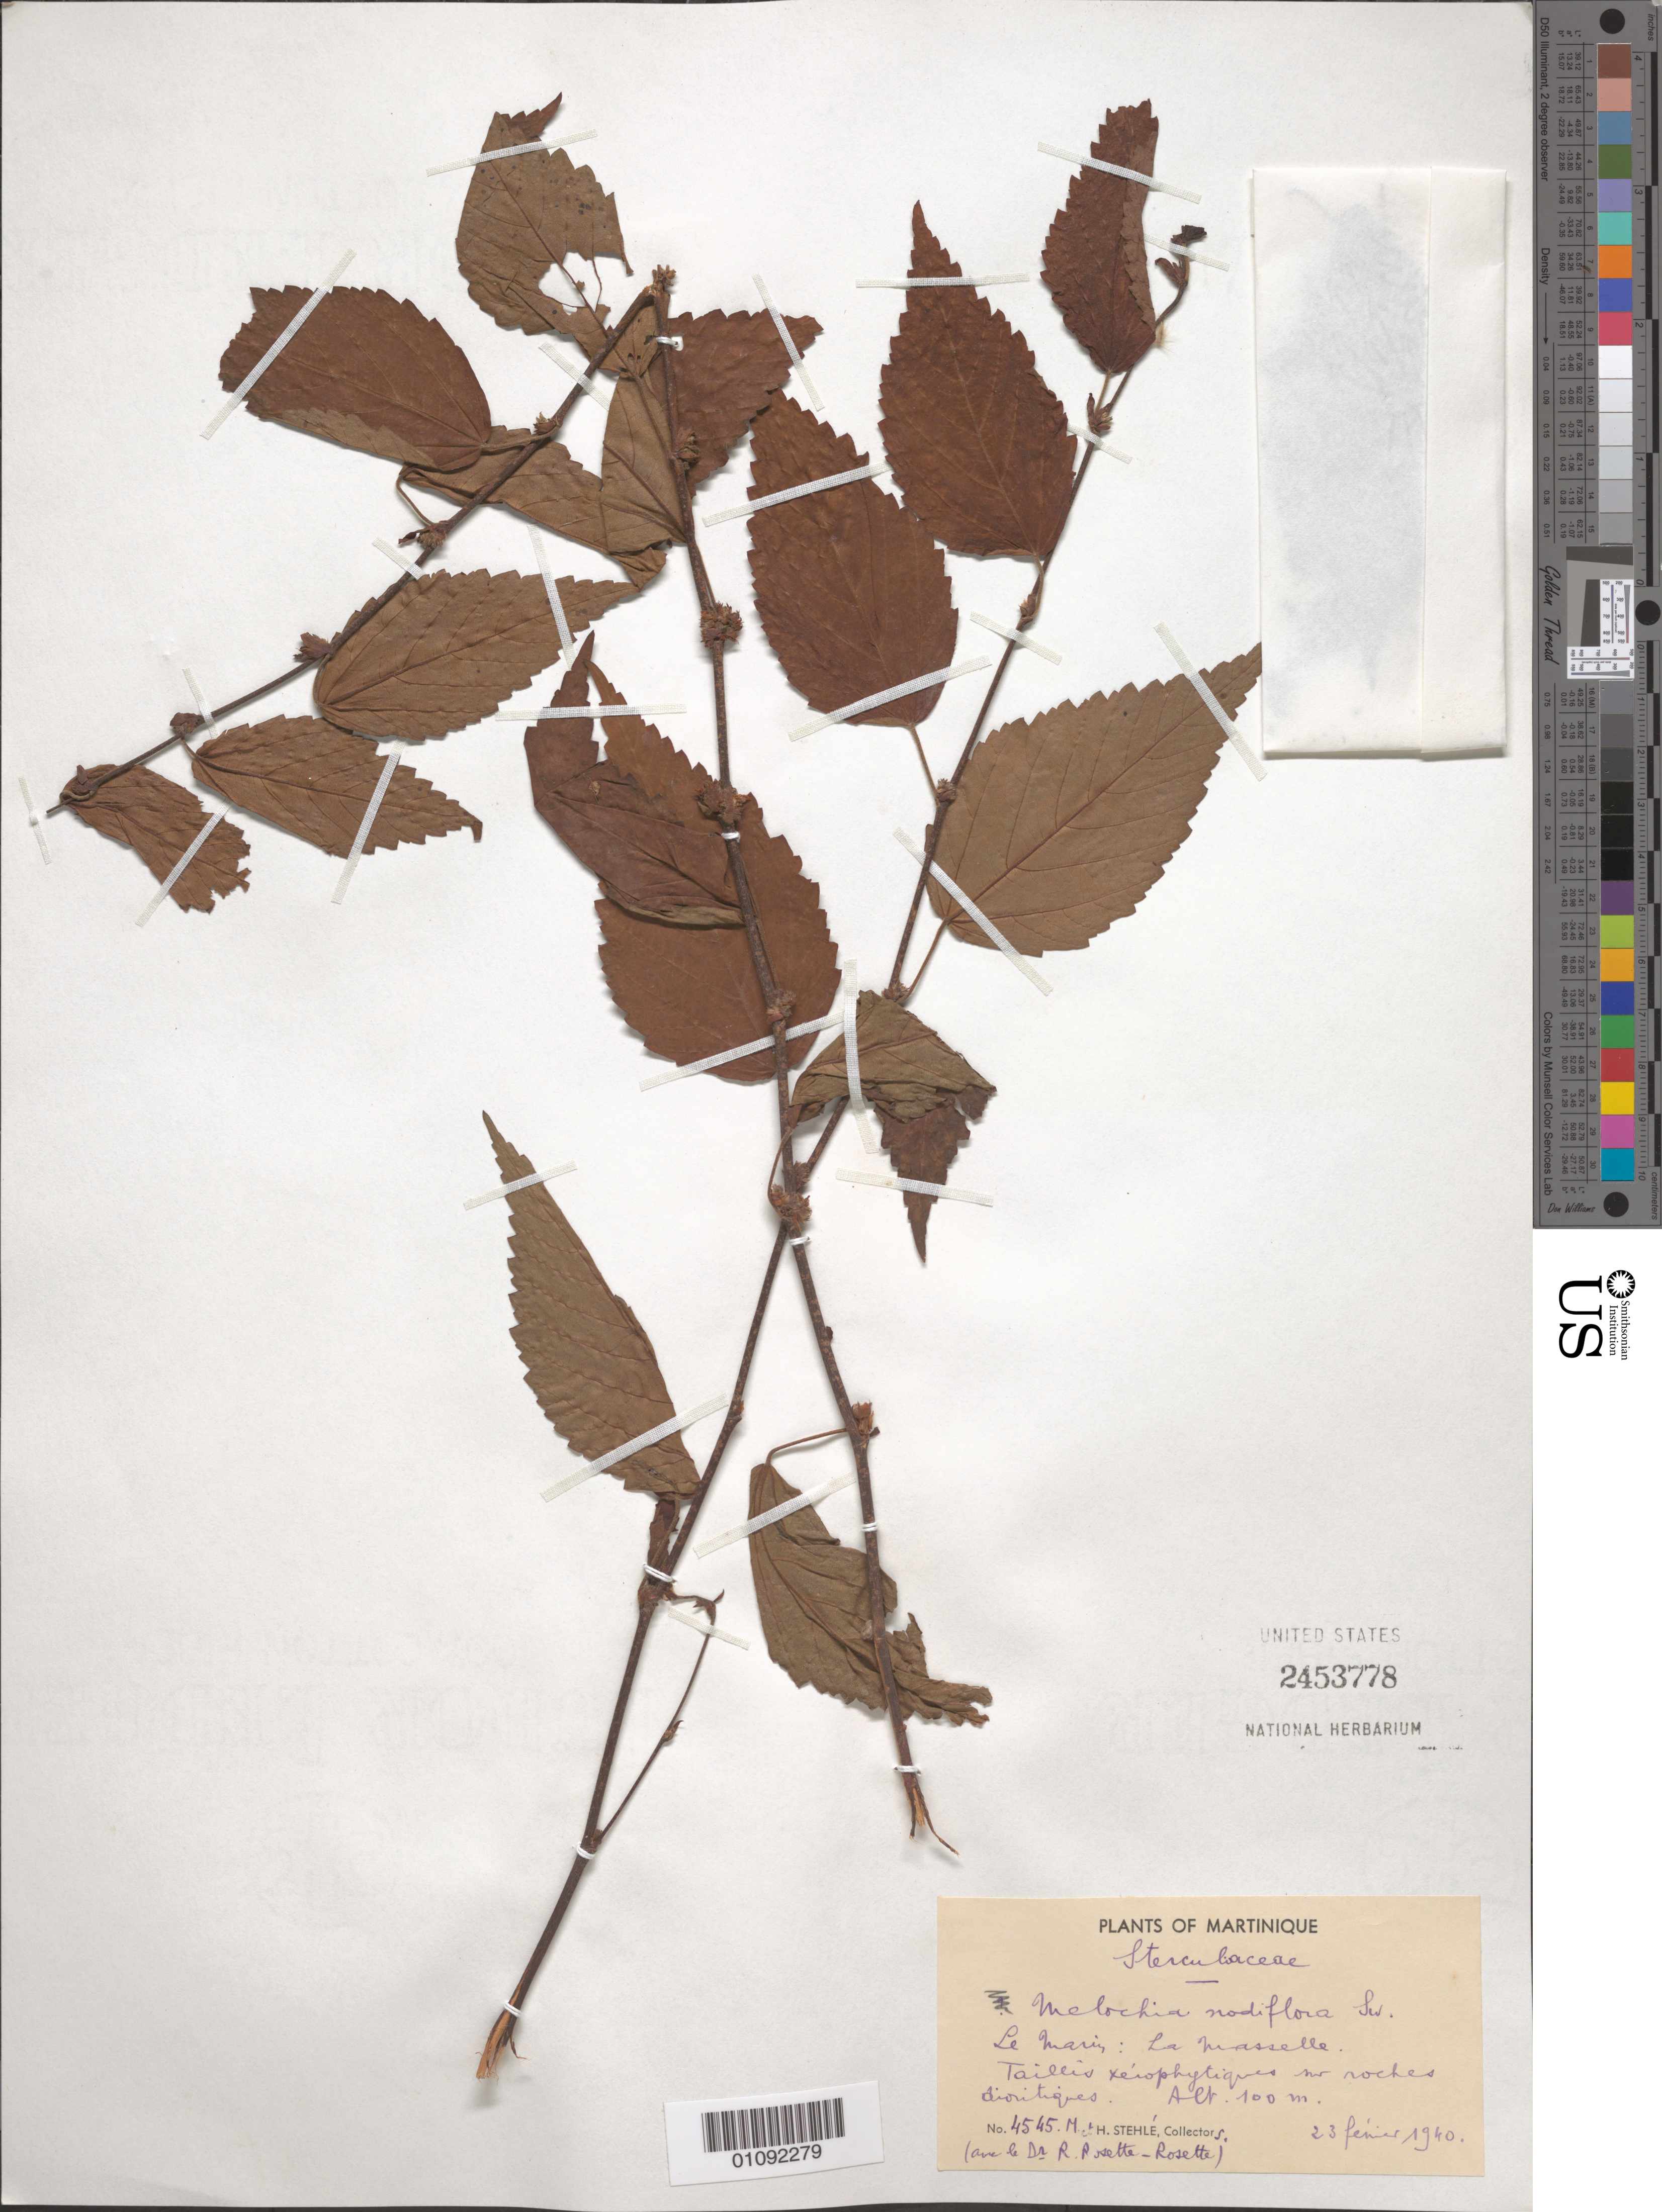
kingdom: Plantae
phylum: Tracheophyta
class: Magnoliopsida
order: Malvales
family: Malvaceae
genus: Melochia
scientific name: Melochia nodiflora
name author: Sw.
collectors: M. Stehlé, H. Stehlé & R. Rose-Rosette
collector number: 4545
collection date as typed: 23 Feb 1940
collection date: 1940-02-23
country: Martinique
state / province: Le Marin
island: Martinique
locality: Le Marin: La Masselle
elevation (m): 100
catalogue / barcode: US 2453778